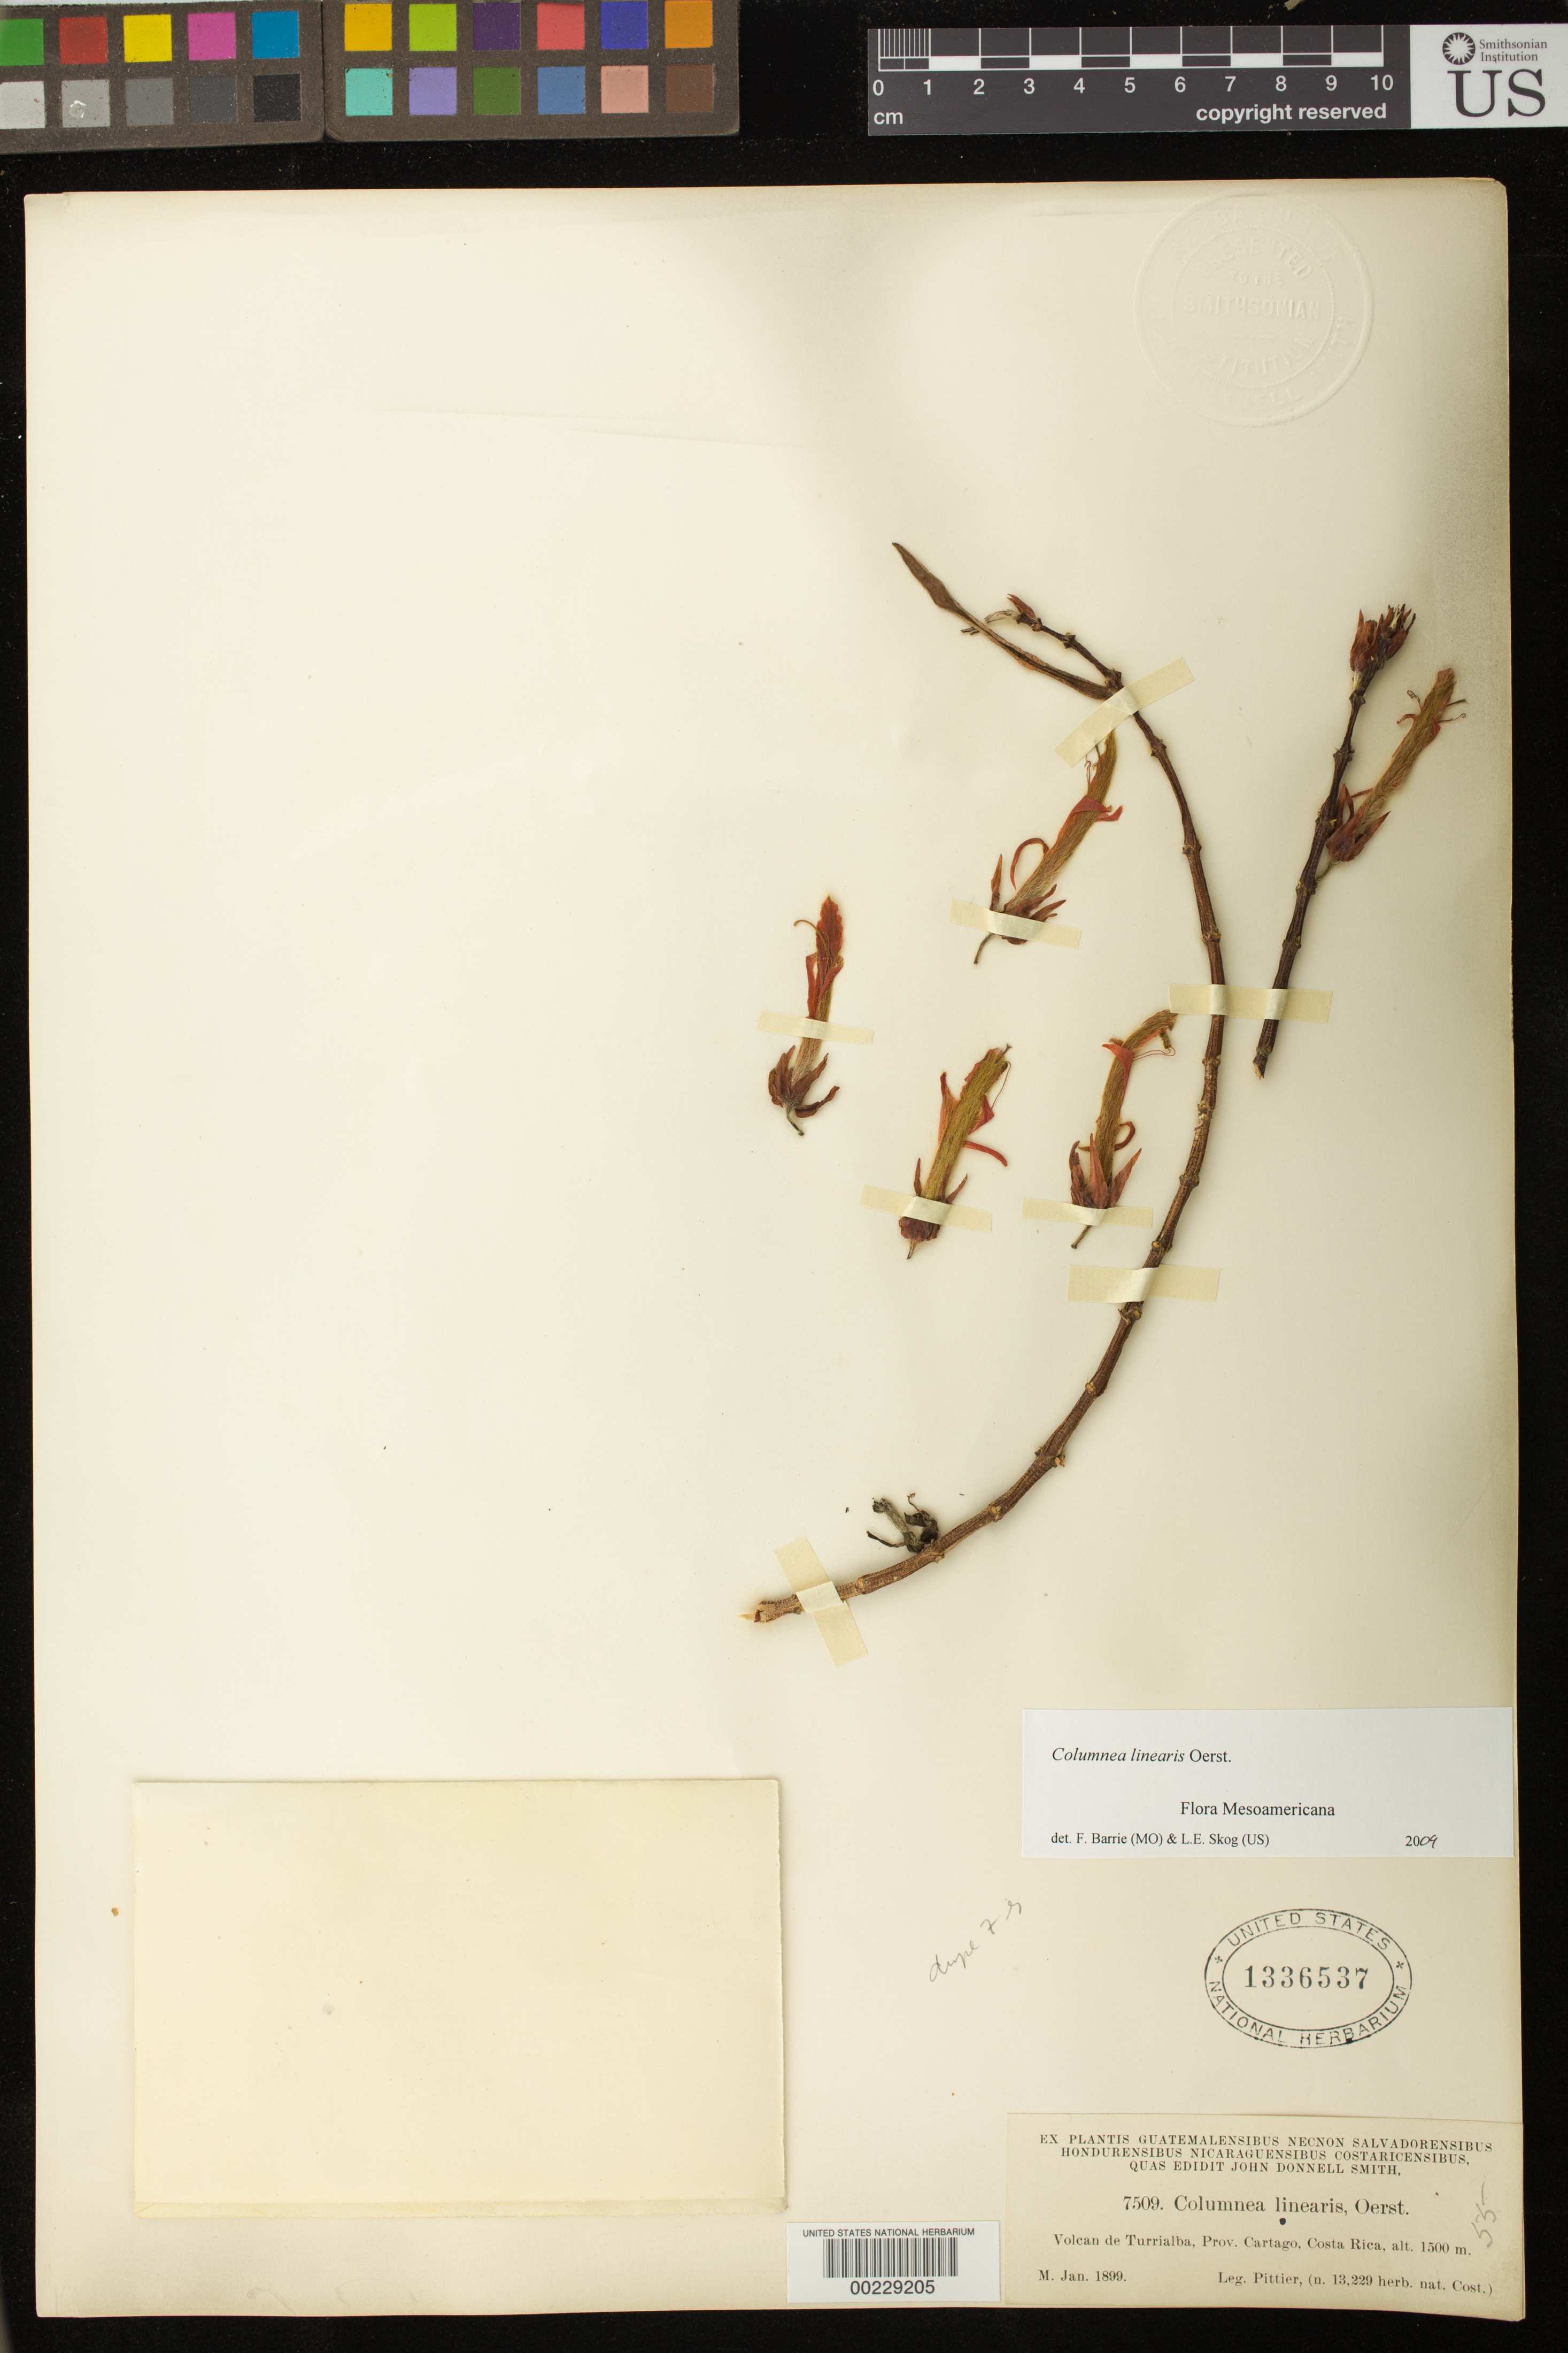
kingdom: Plantae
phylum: Tracheophyta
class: Magnoliopsida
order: Lamiales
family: Gesneriaceae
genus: Columnea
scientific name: Columnea linearis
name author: Oerst.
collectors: H. F. Pittier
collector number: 7509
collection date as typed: Jan 1899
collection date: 1899-01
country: Costa Rica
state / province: Cartago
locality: Volcan de Turrialba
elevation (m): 1500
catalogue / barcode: US 1336537